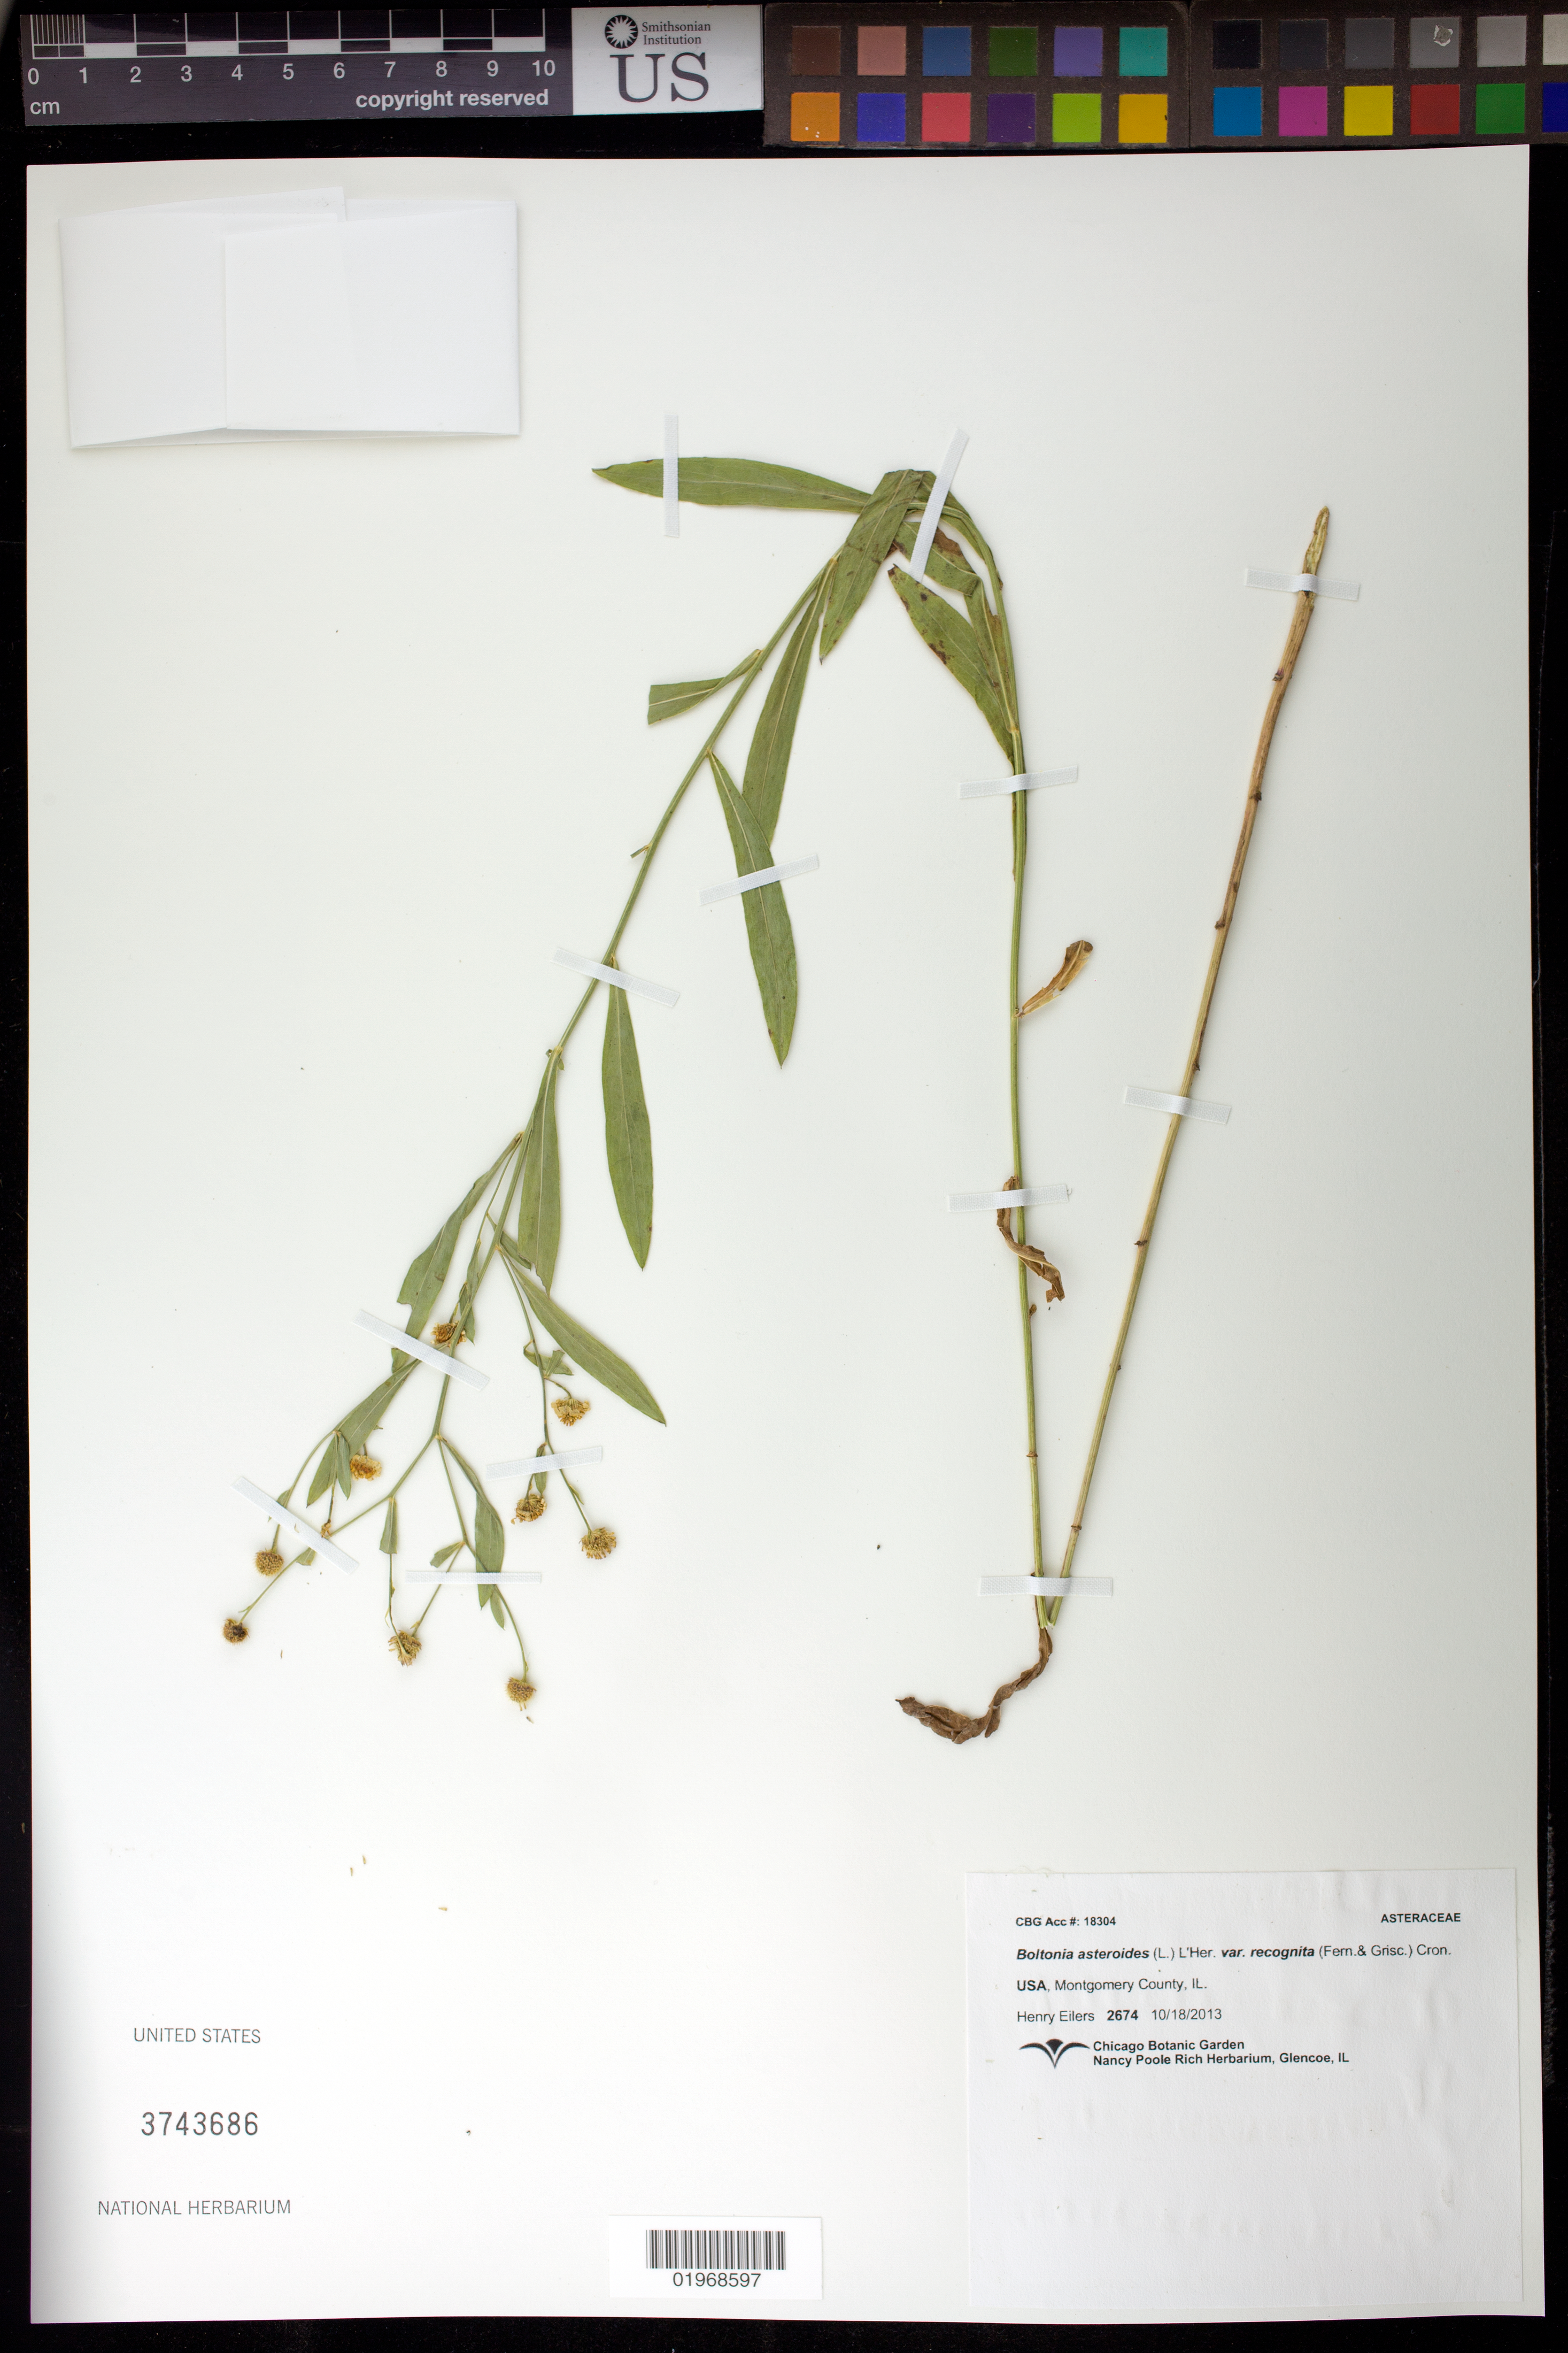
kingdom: Plantae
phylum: Tracheophyta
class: Magnoliopsida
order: Asterales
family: Asteraceae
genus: Boltonia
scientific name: Boltonia asteroides var. recognita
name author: (Fernald & Griscom) Cronq.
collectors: H. Eilers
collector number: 2674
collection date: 2013-10-18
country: United States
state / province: Illinois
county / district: Montgomery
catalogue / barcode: US 3743686